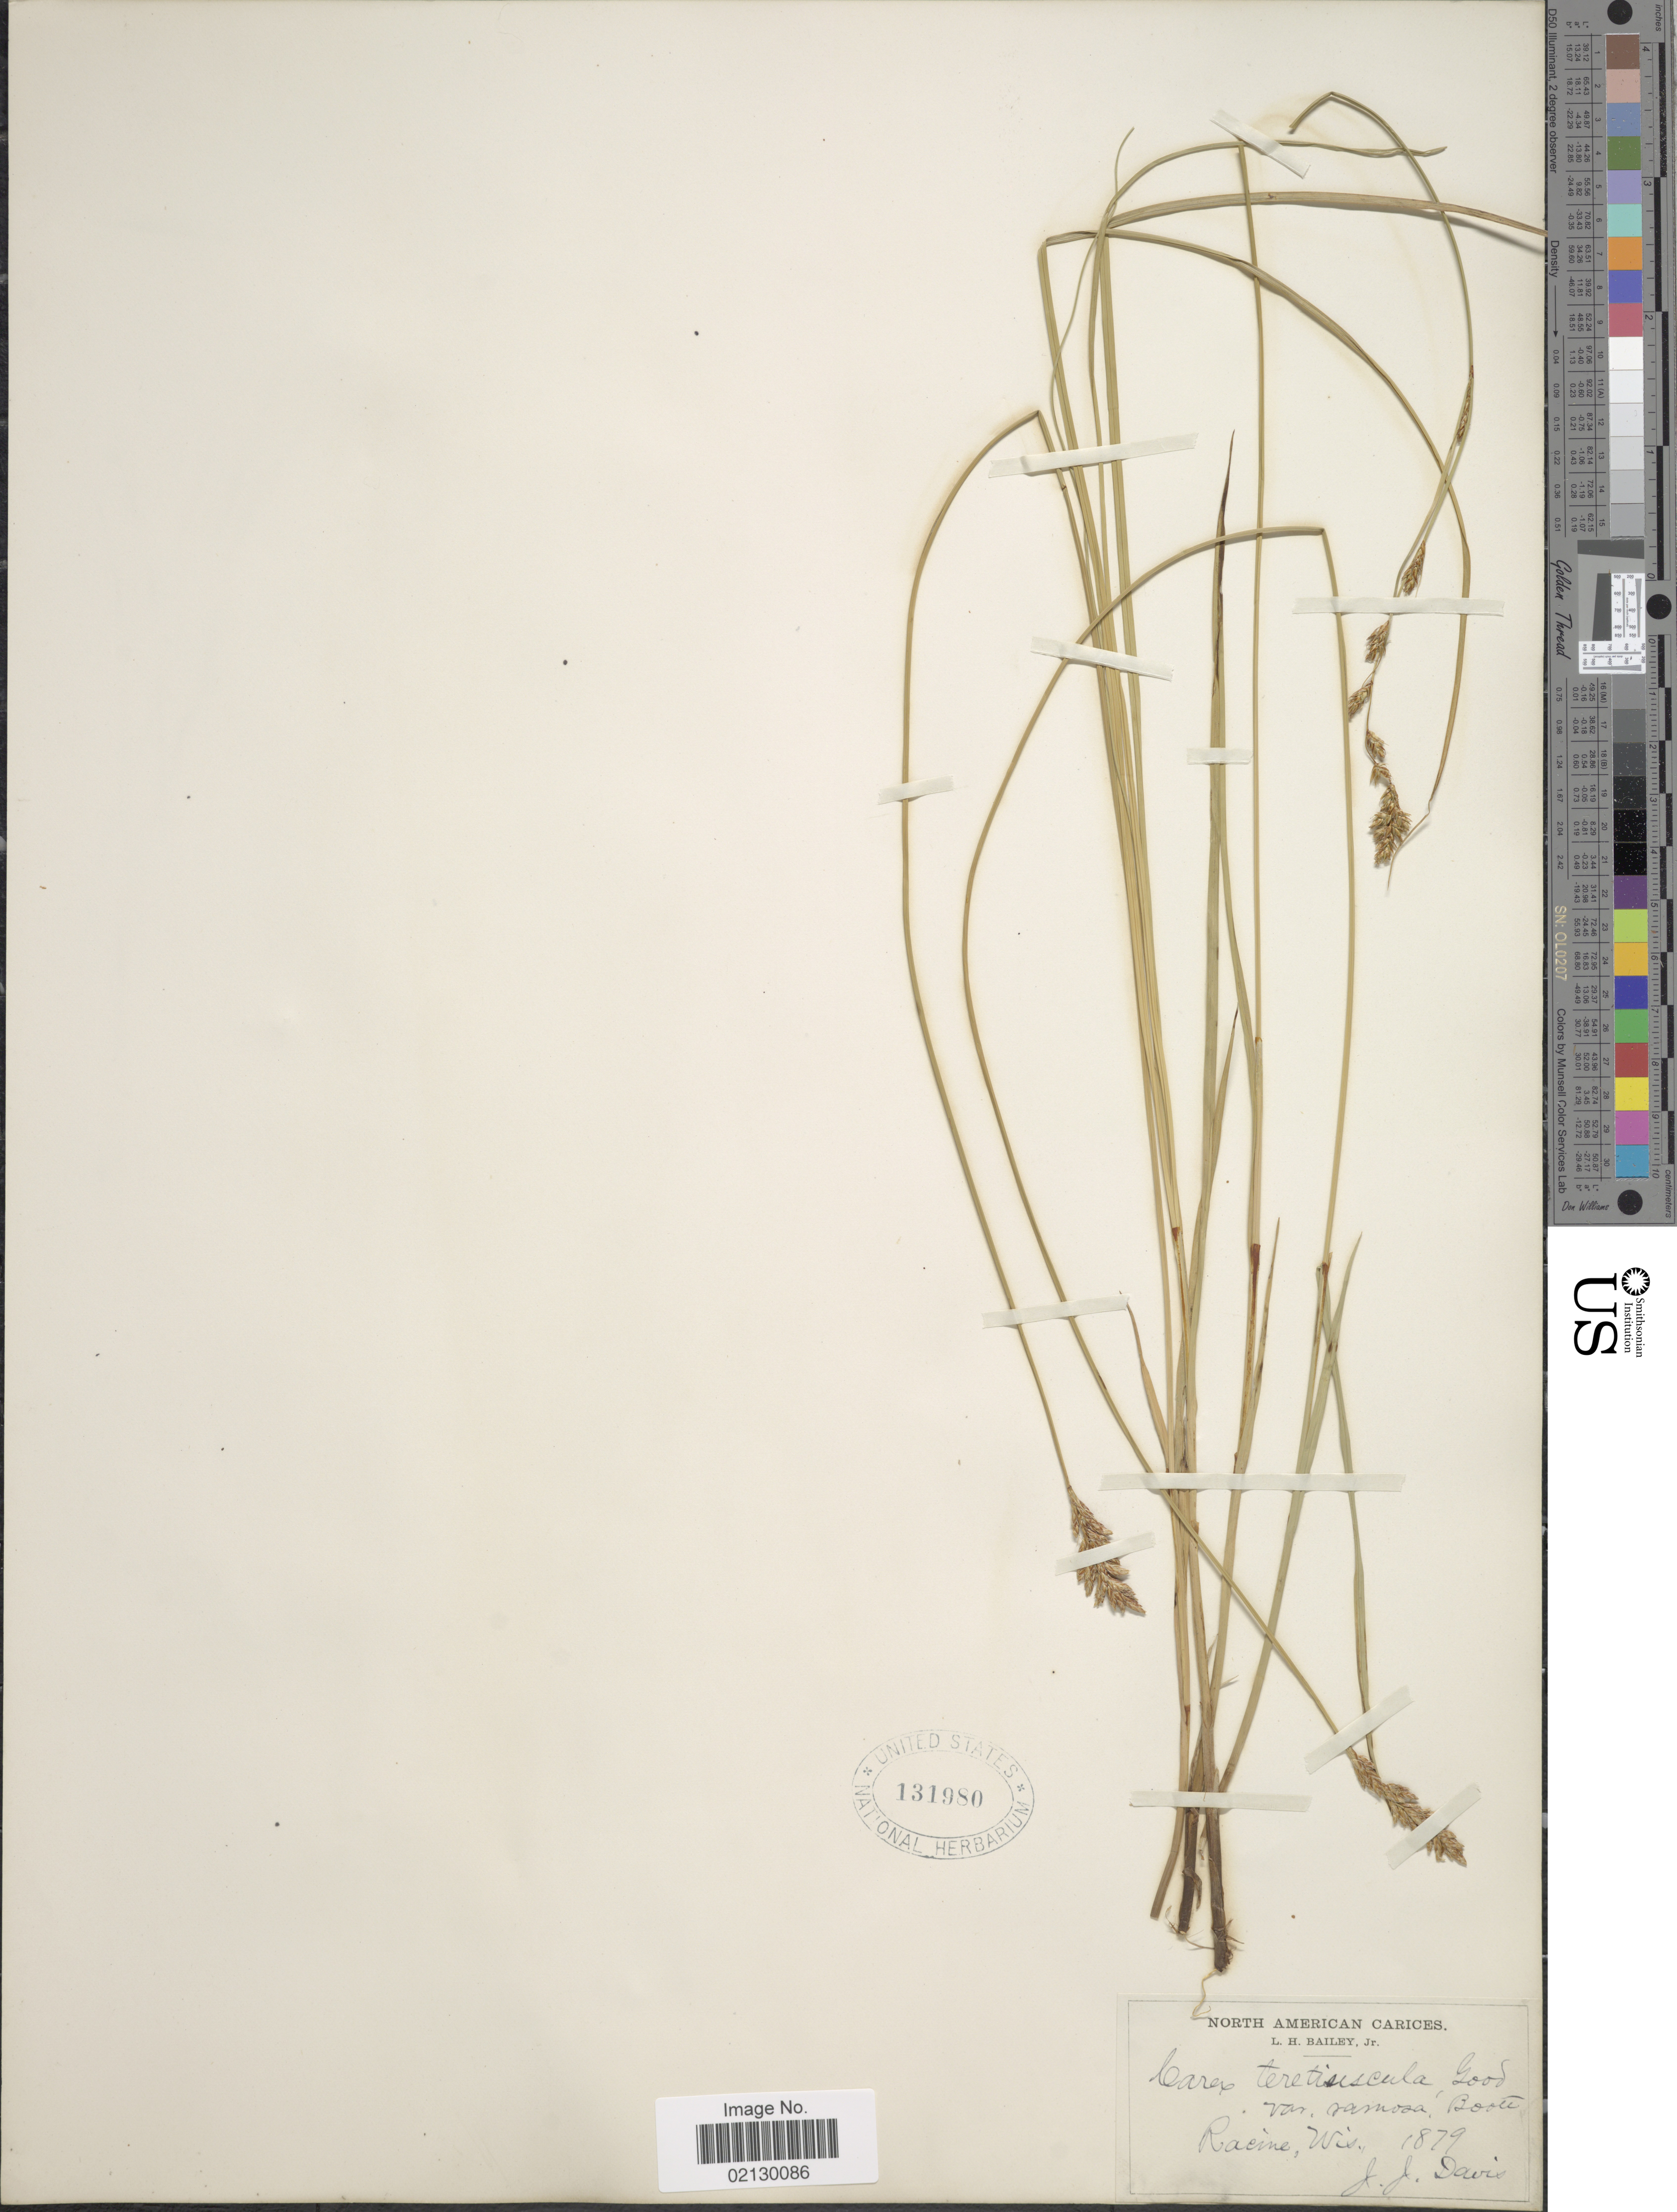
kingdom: Plantae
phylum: Tracheophyta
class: Liliopsida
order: Poales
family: Cyperaceae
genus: Carex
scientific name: Carex prairea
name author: Dewey ex Alph. Wood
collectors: J. Davis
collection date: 1879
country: United States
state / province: Wisconsin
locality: Racine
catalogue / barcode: US 131980